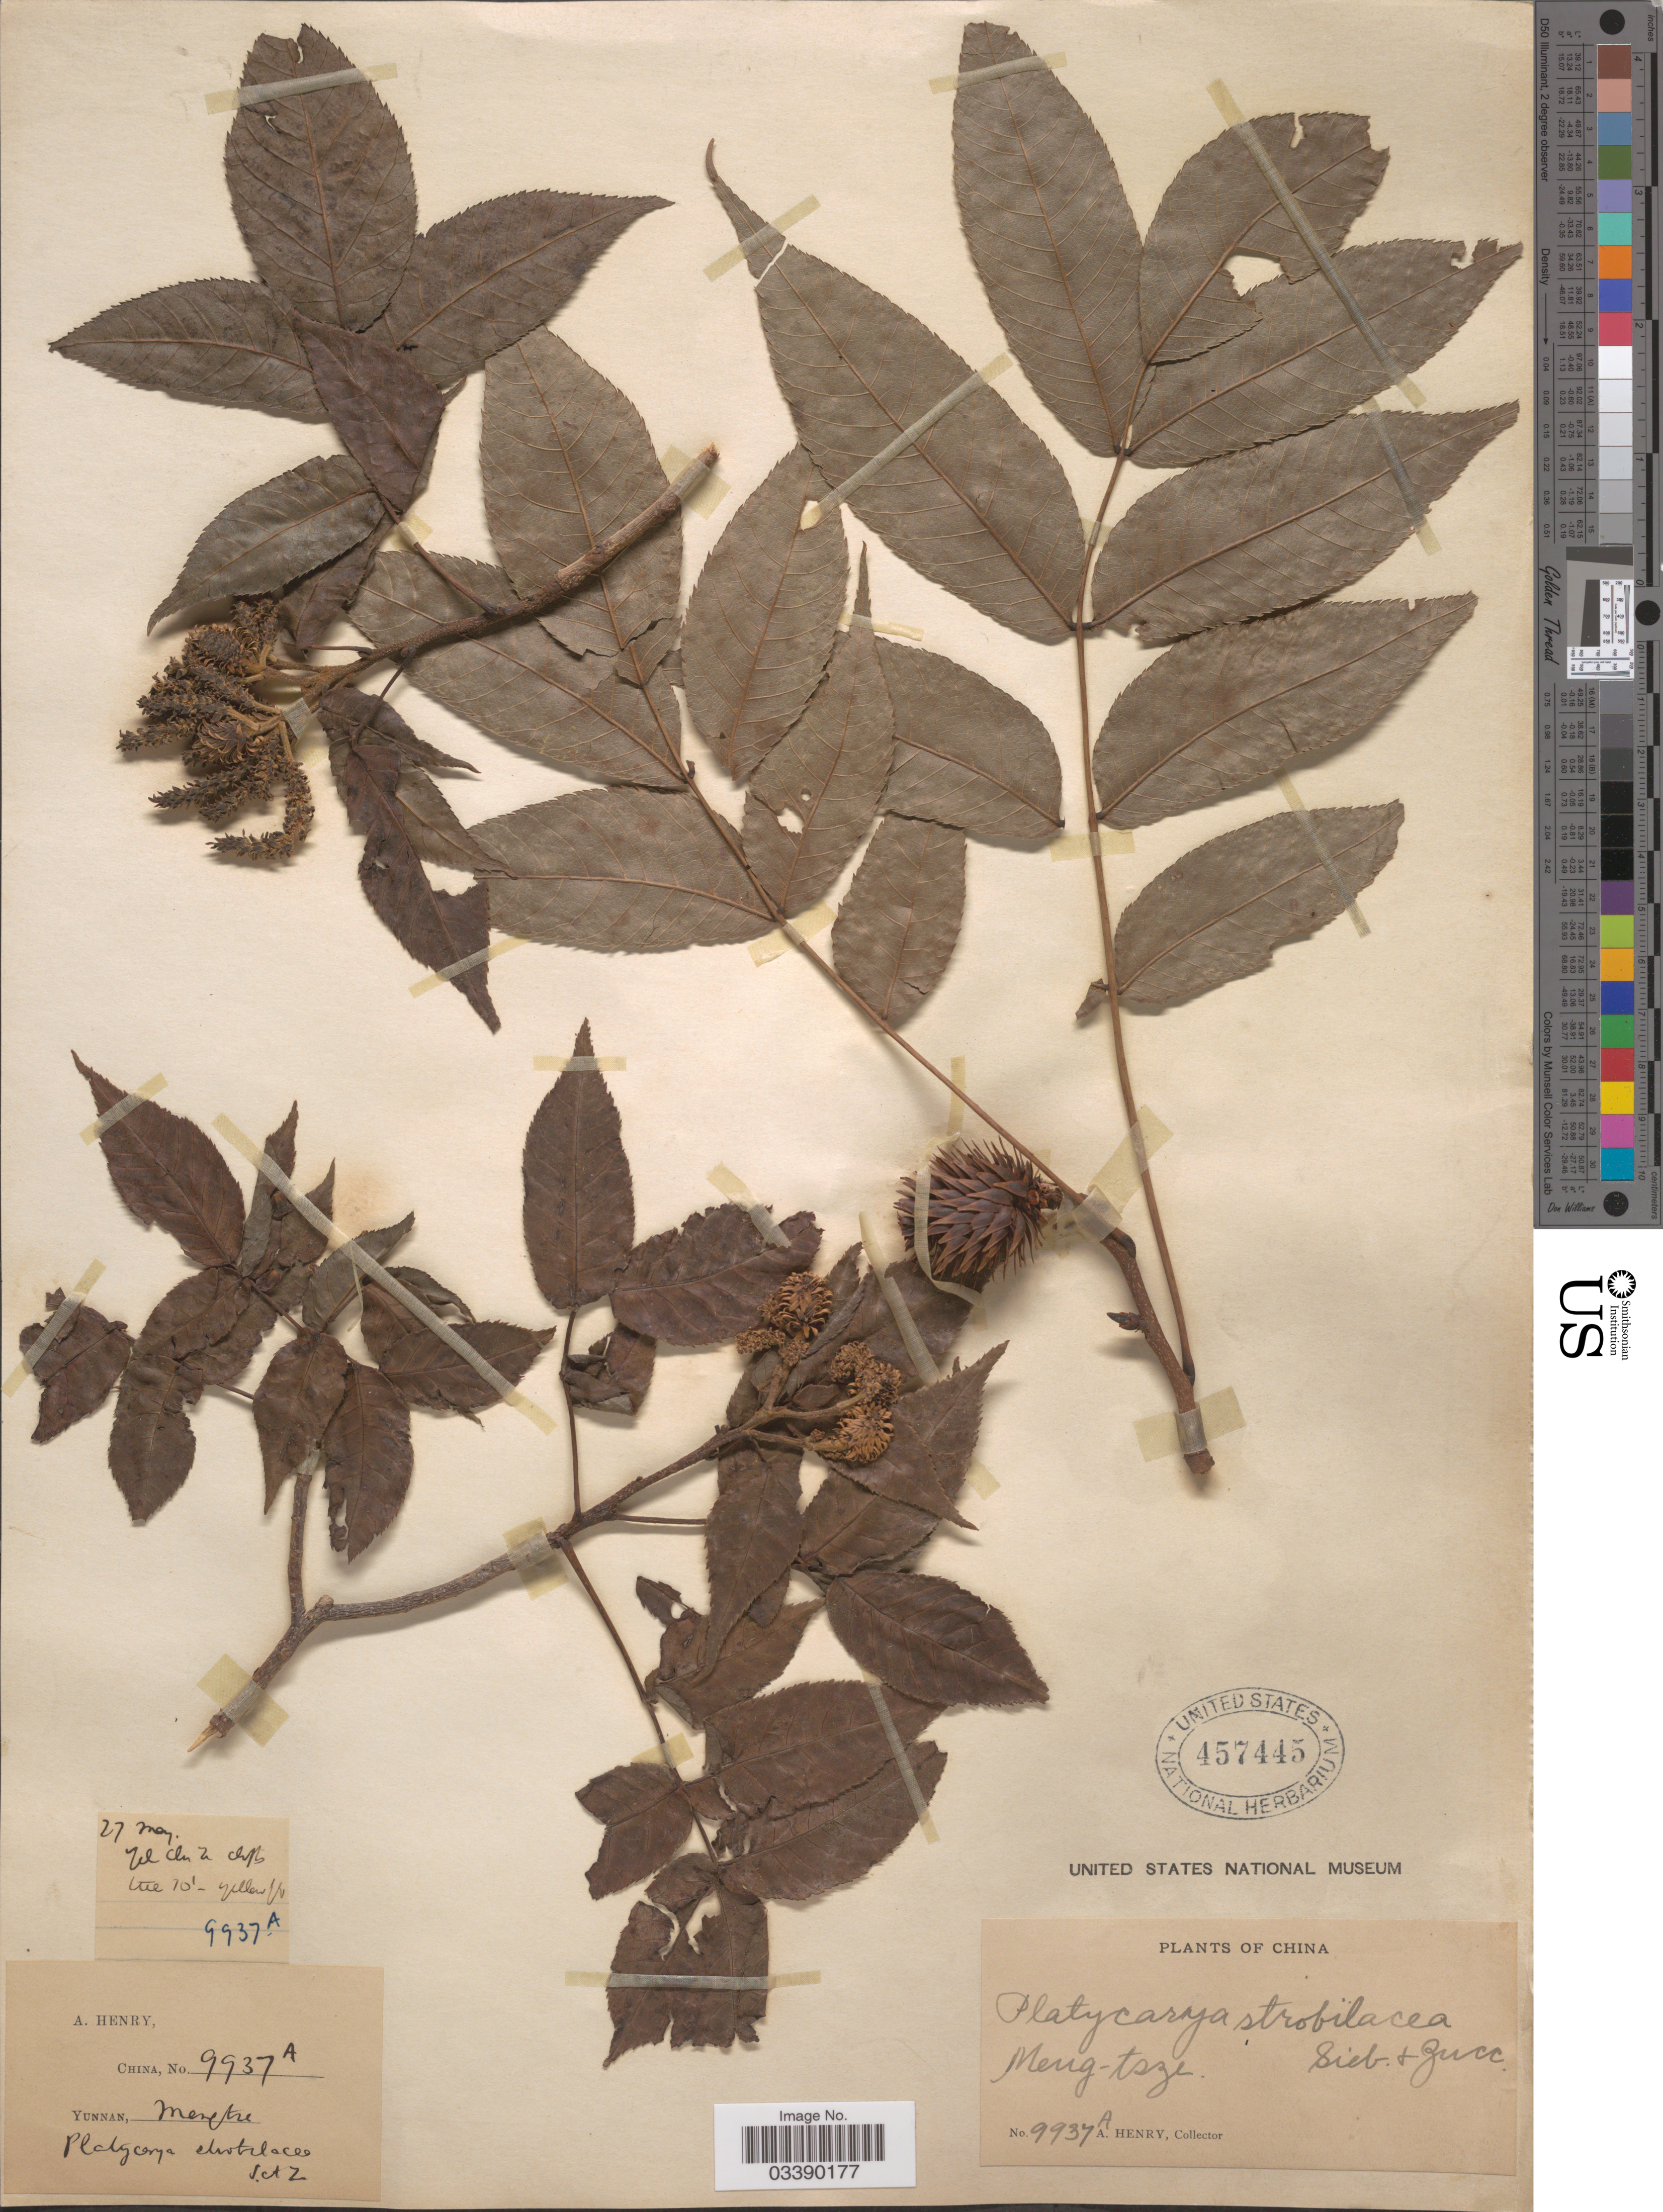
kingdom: Plantae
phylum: Tracheophyta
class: Magnoliopsida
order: Fagales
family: Juglandaceae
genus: Platycarya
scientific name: Platycarya strobilacea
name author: Siebold & Zucc.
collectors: A. Henry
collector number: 9937 A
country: China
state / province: Yunnan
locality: Meng-tsze. [illegible text].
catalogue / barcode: US 457445